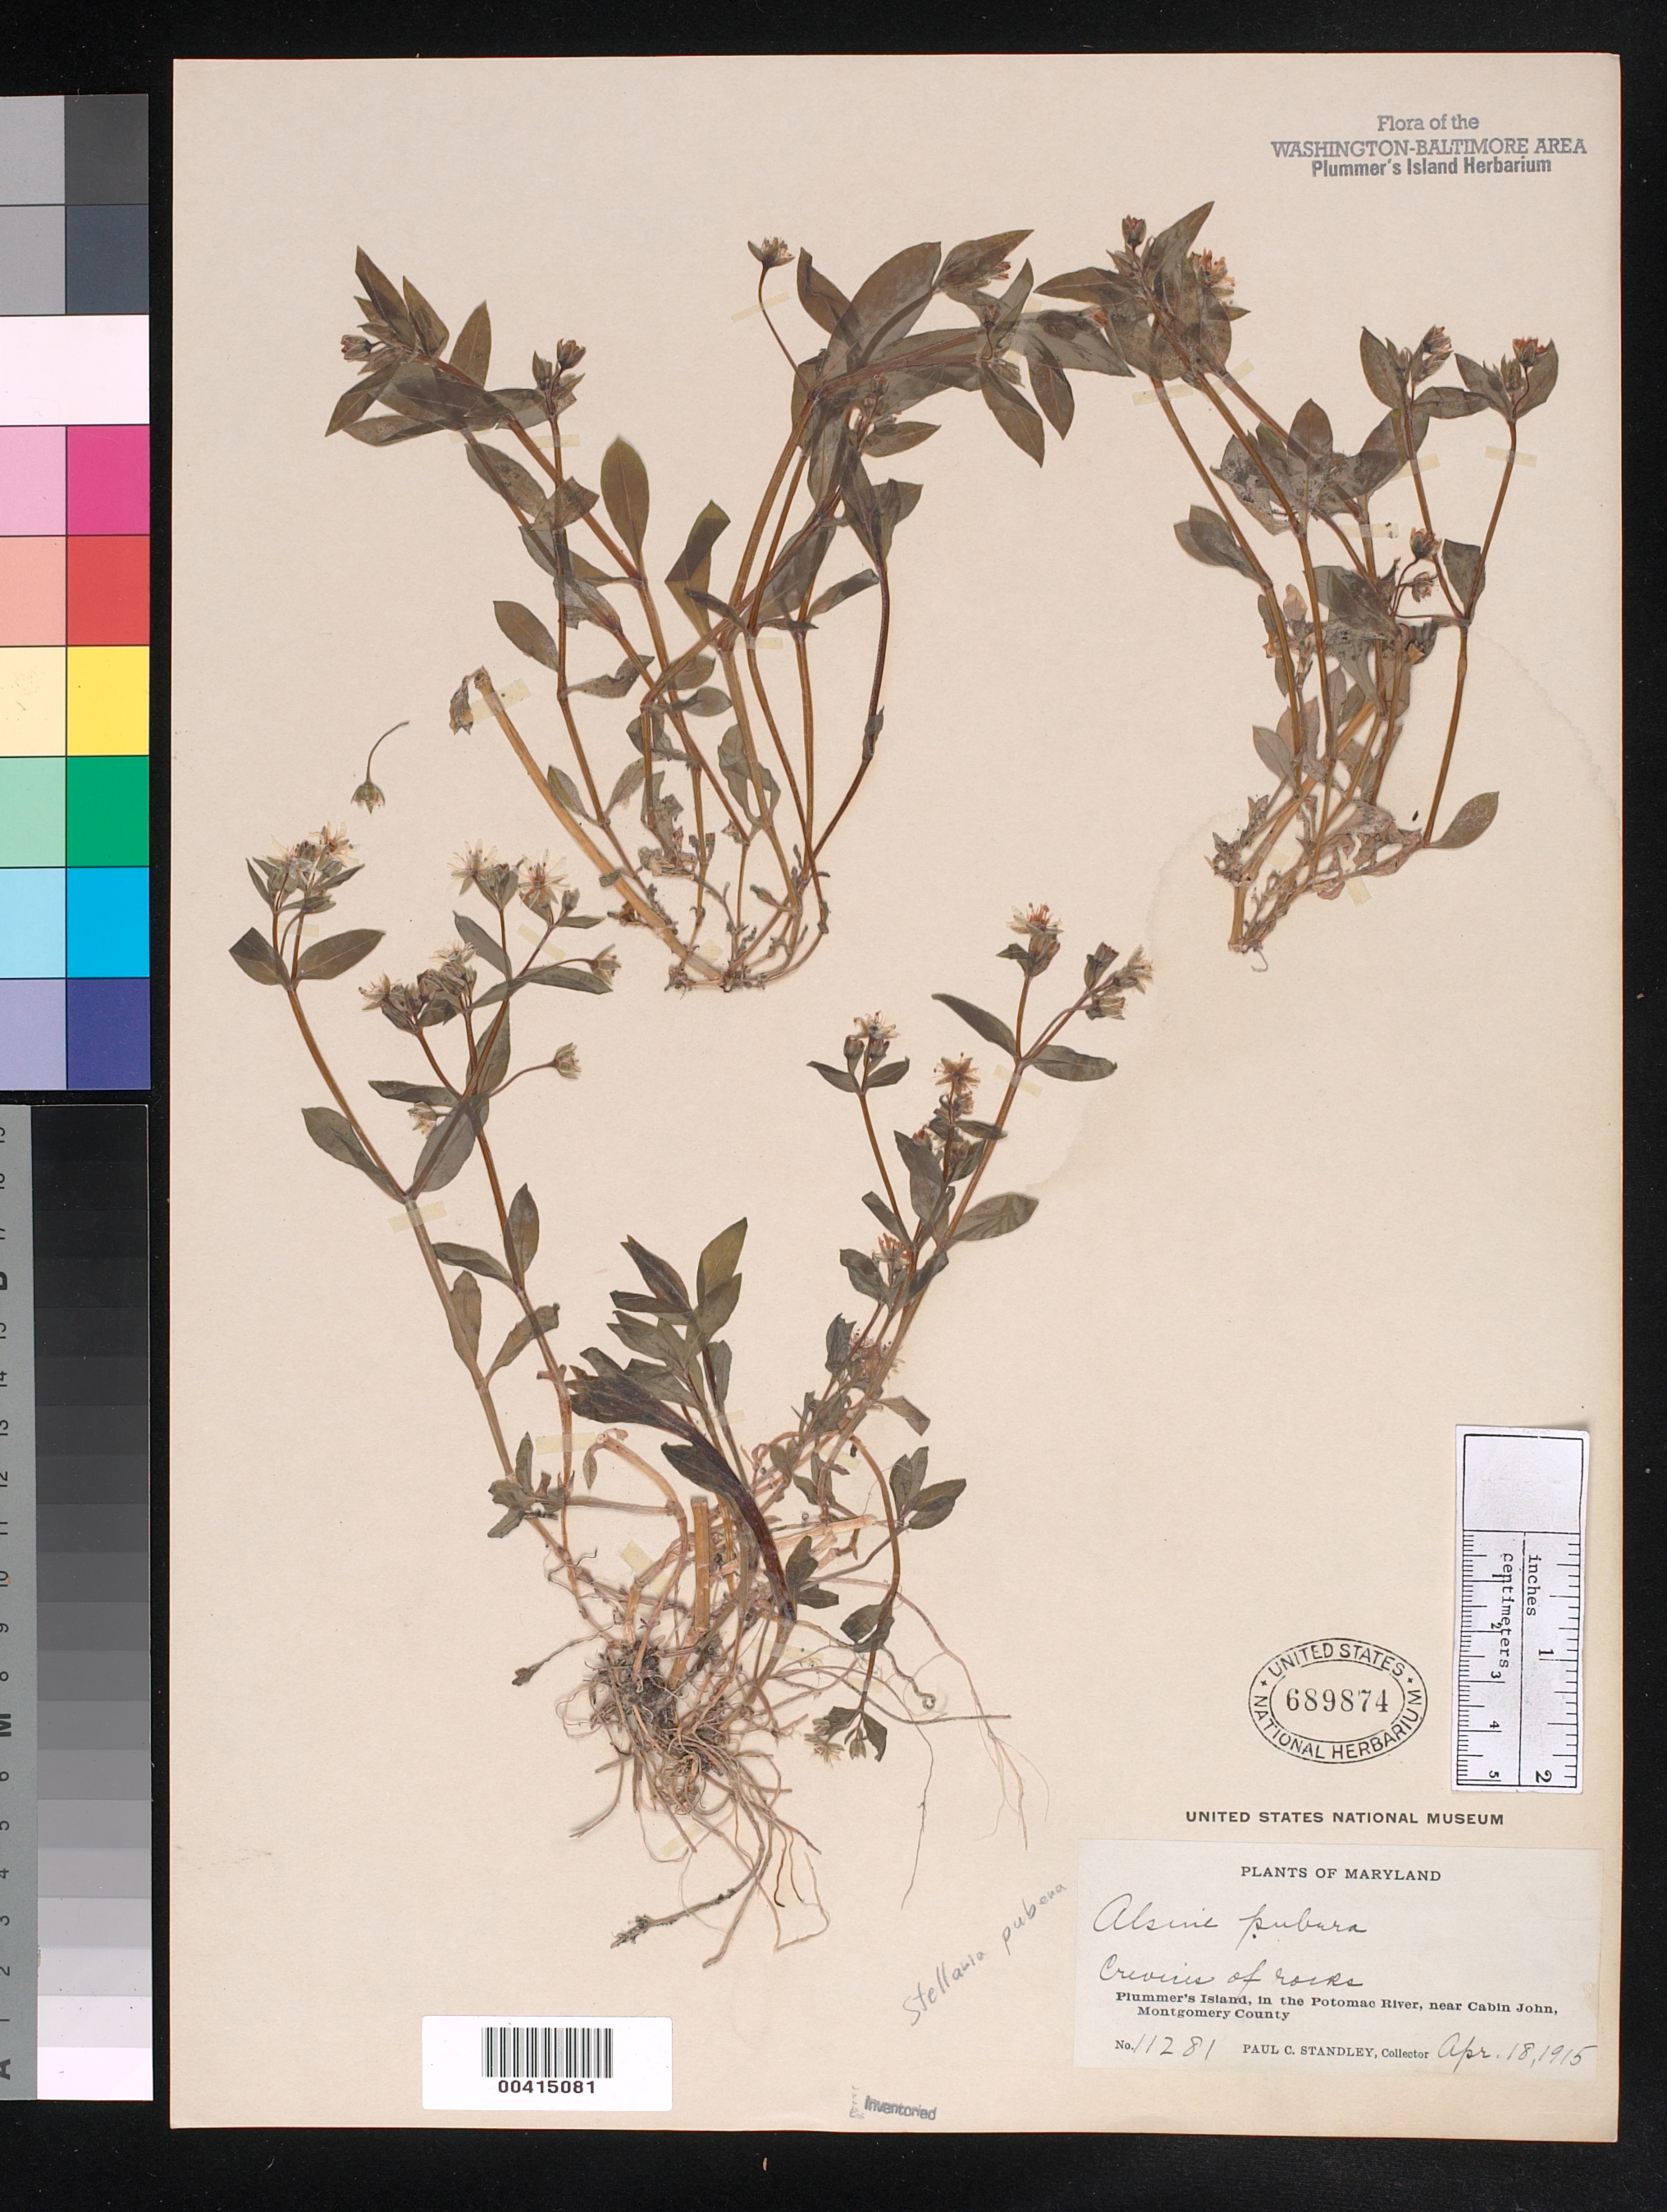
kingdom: Plantae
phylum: Tracheophyta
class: Magnoliopsida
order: Caryophyllales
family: Caryophyllaceae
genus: Stellaria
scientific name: Stellaria pubera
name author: Michx.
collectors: P. C. Standley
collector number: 11281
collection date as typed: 18 Apr 1915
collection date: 1915-04-18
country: United States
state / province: Maryland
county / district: Montgomery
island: Plummers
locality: Plummer's Island C. & O. Canal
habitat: Crevices of rocks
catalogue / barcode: US 689874